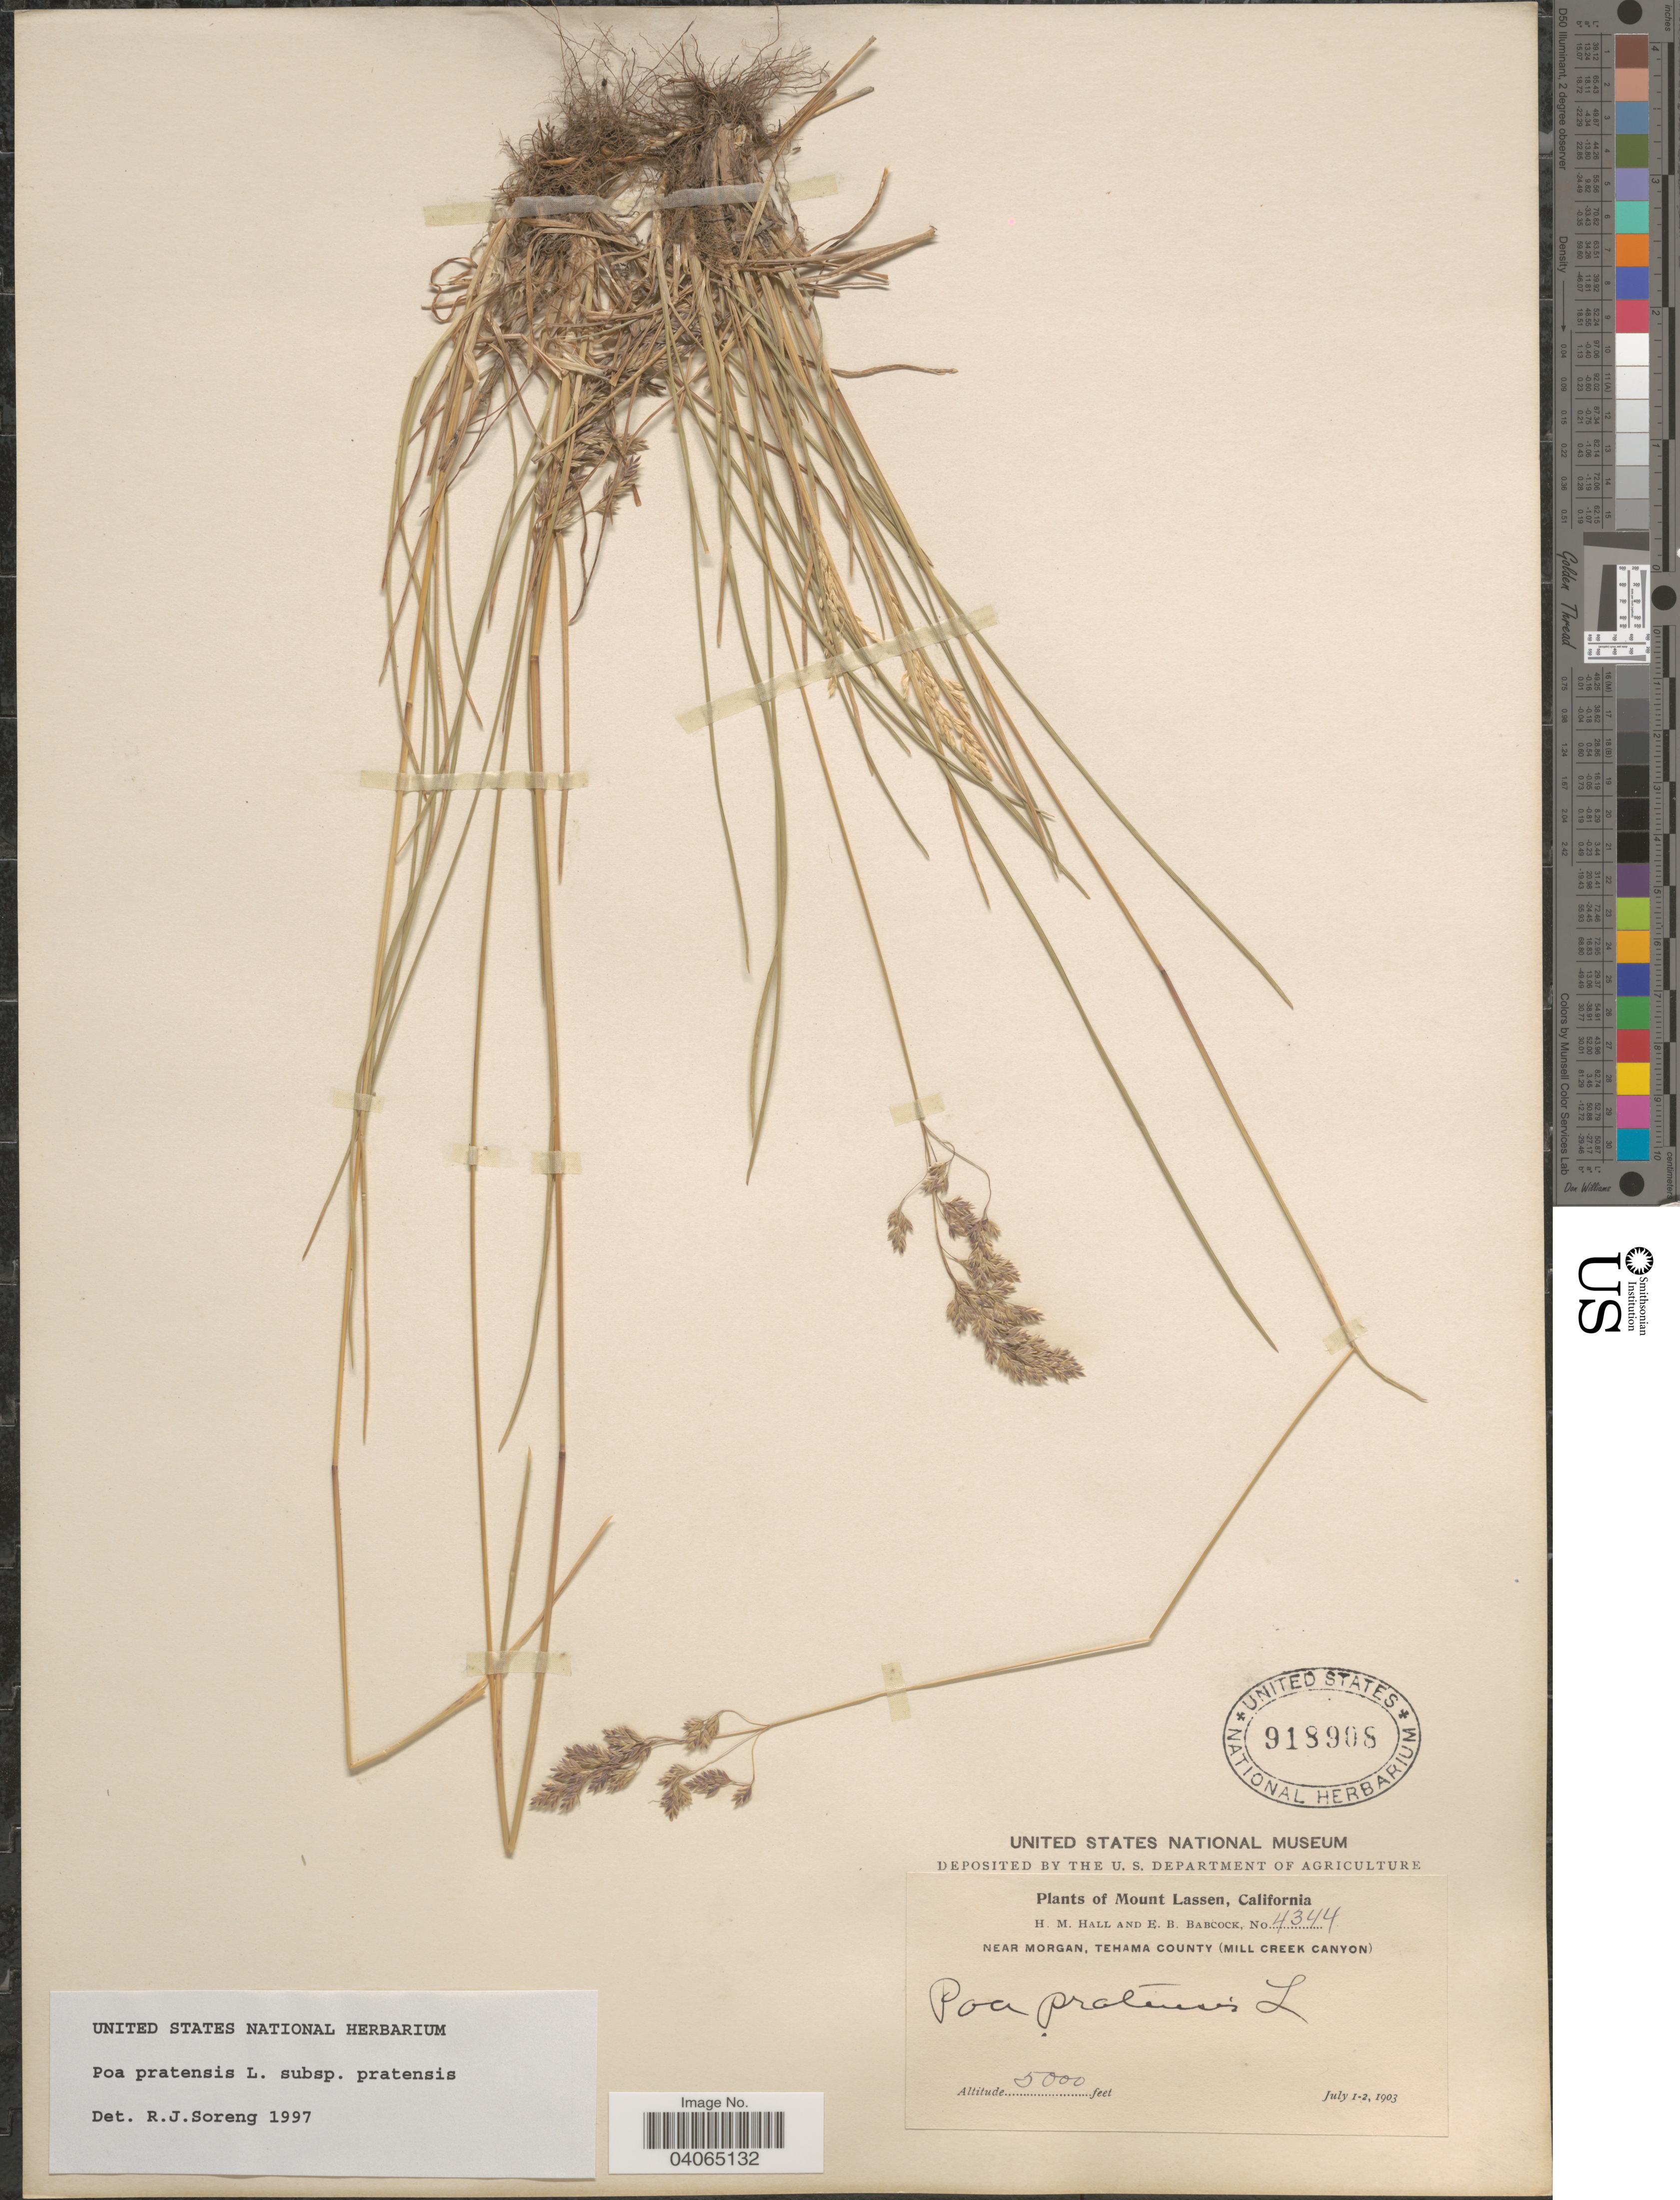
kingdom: Plantae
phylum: Tracheophyta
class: Liliopsida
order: Poales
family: Poaceae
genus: Poa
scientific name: Poa pratensis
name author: L.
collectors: H. M. Hall & E. B. Babcock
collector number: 4344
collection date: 1903-07-01/1903-07-02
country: United States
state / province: California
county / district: Tehama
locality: Mount Lassen. Near Morgan, Tehama County (Mill Creek Canyon).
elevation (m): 1524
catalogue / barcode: US 918908